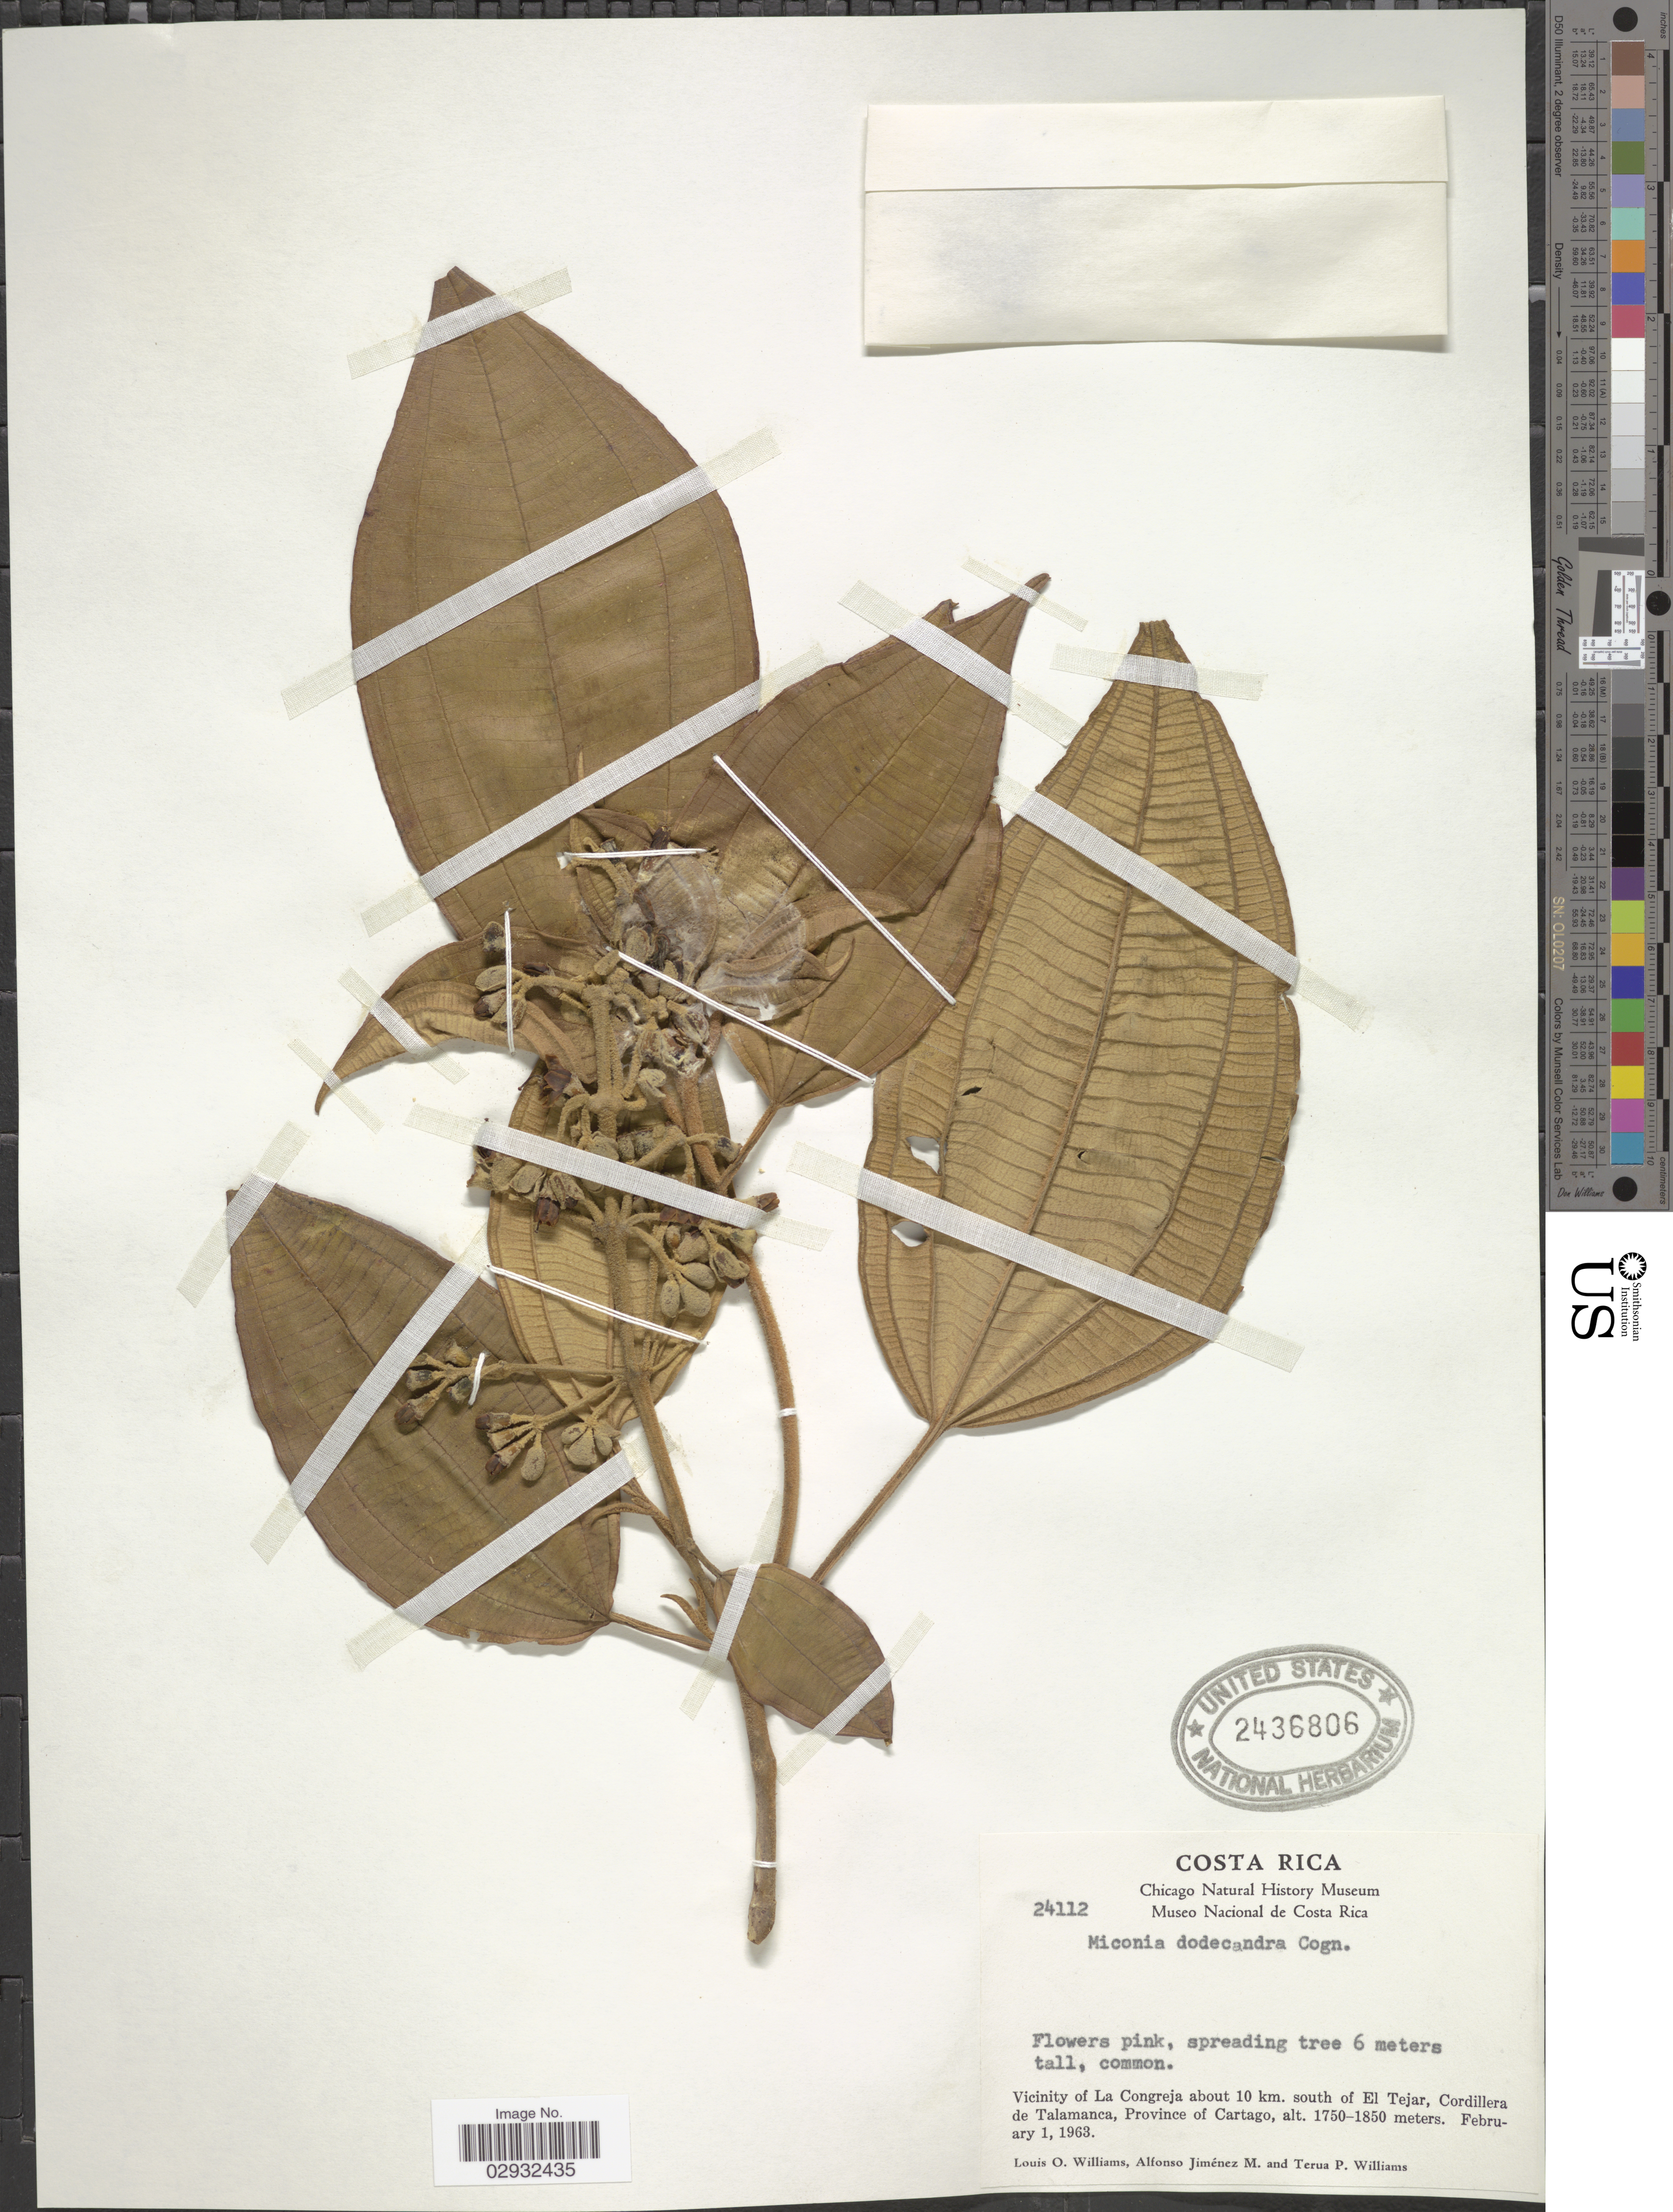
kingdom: Plantae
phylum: Tracheophyta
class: Magnoliopsida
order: Myrtales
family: Melastomataceae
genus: Miconia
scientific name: Miconia dodecandra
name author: Cogn.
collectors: L. O. Williams, A. Jimenez M. & T. Williams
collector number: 24112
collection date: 1963-02-01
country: Costa Rica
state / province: Cartago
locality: Vicinity of La Congreja about 10 km. south of El Tejar, Cordillera de Talamanca.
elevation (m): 1750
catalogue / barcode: US 2436806